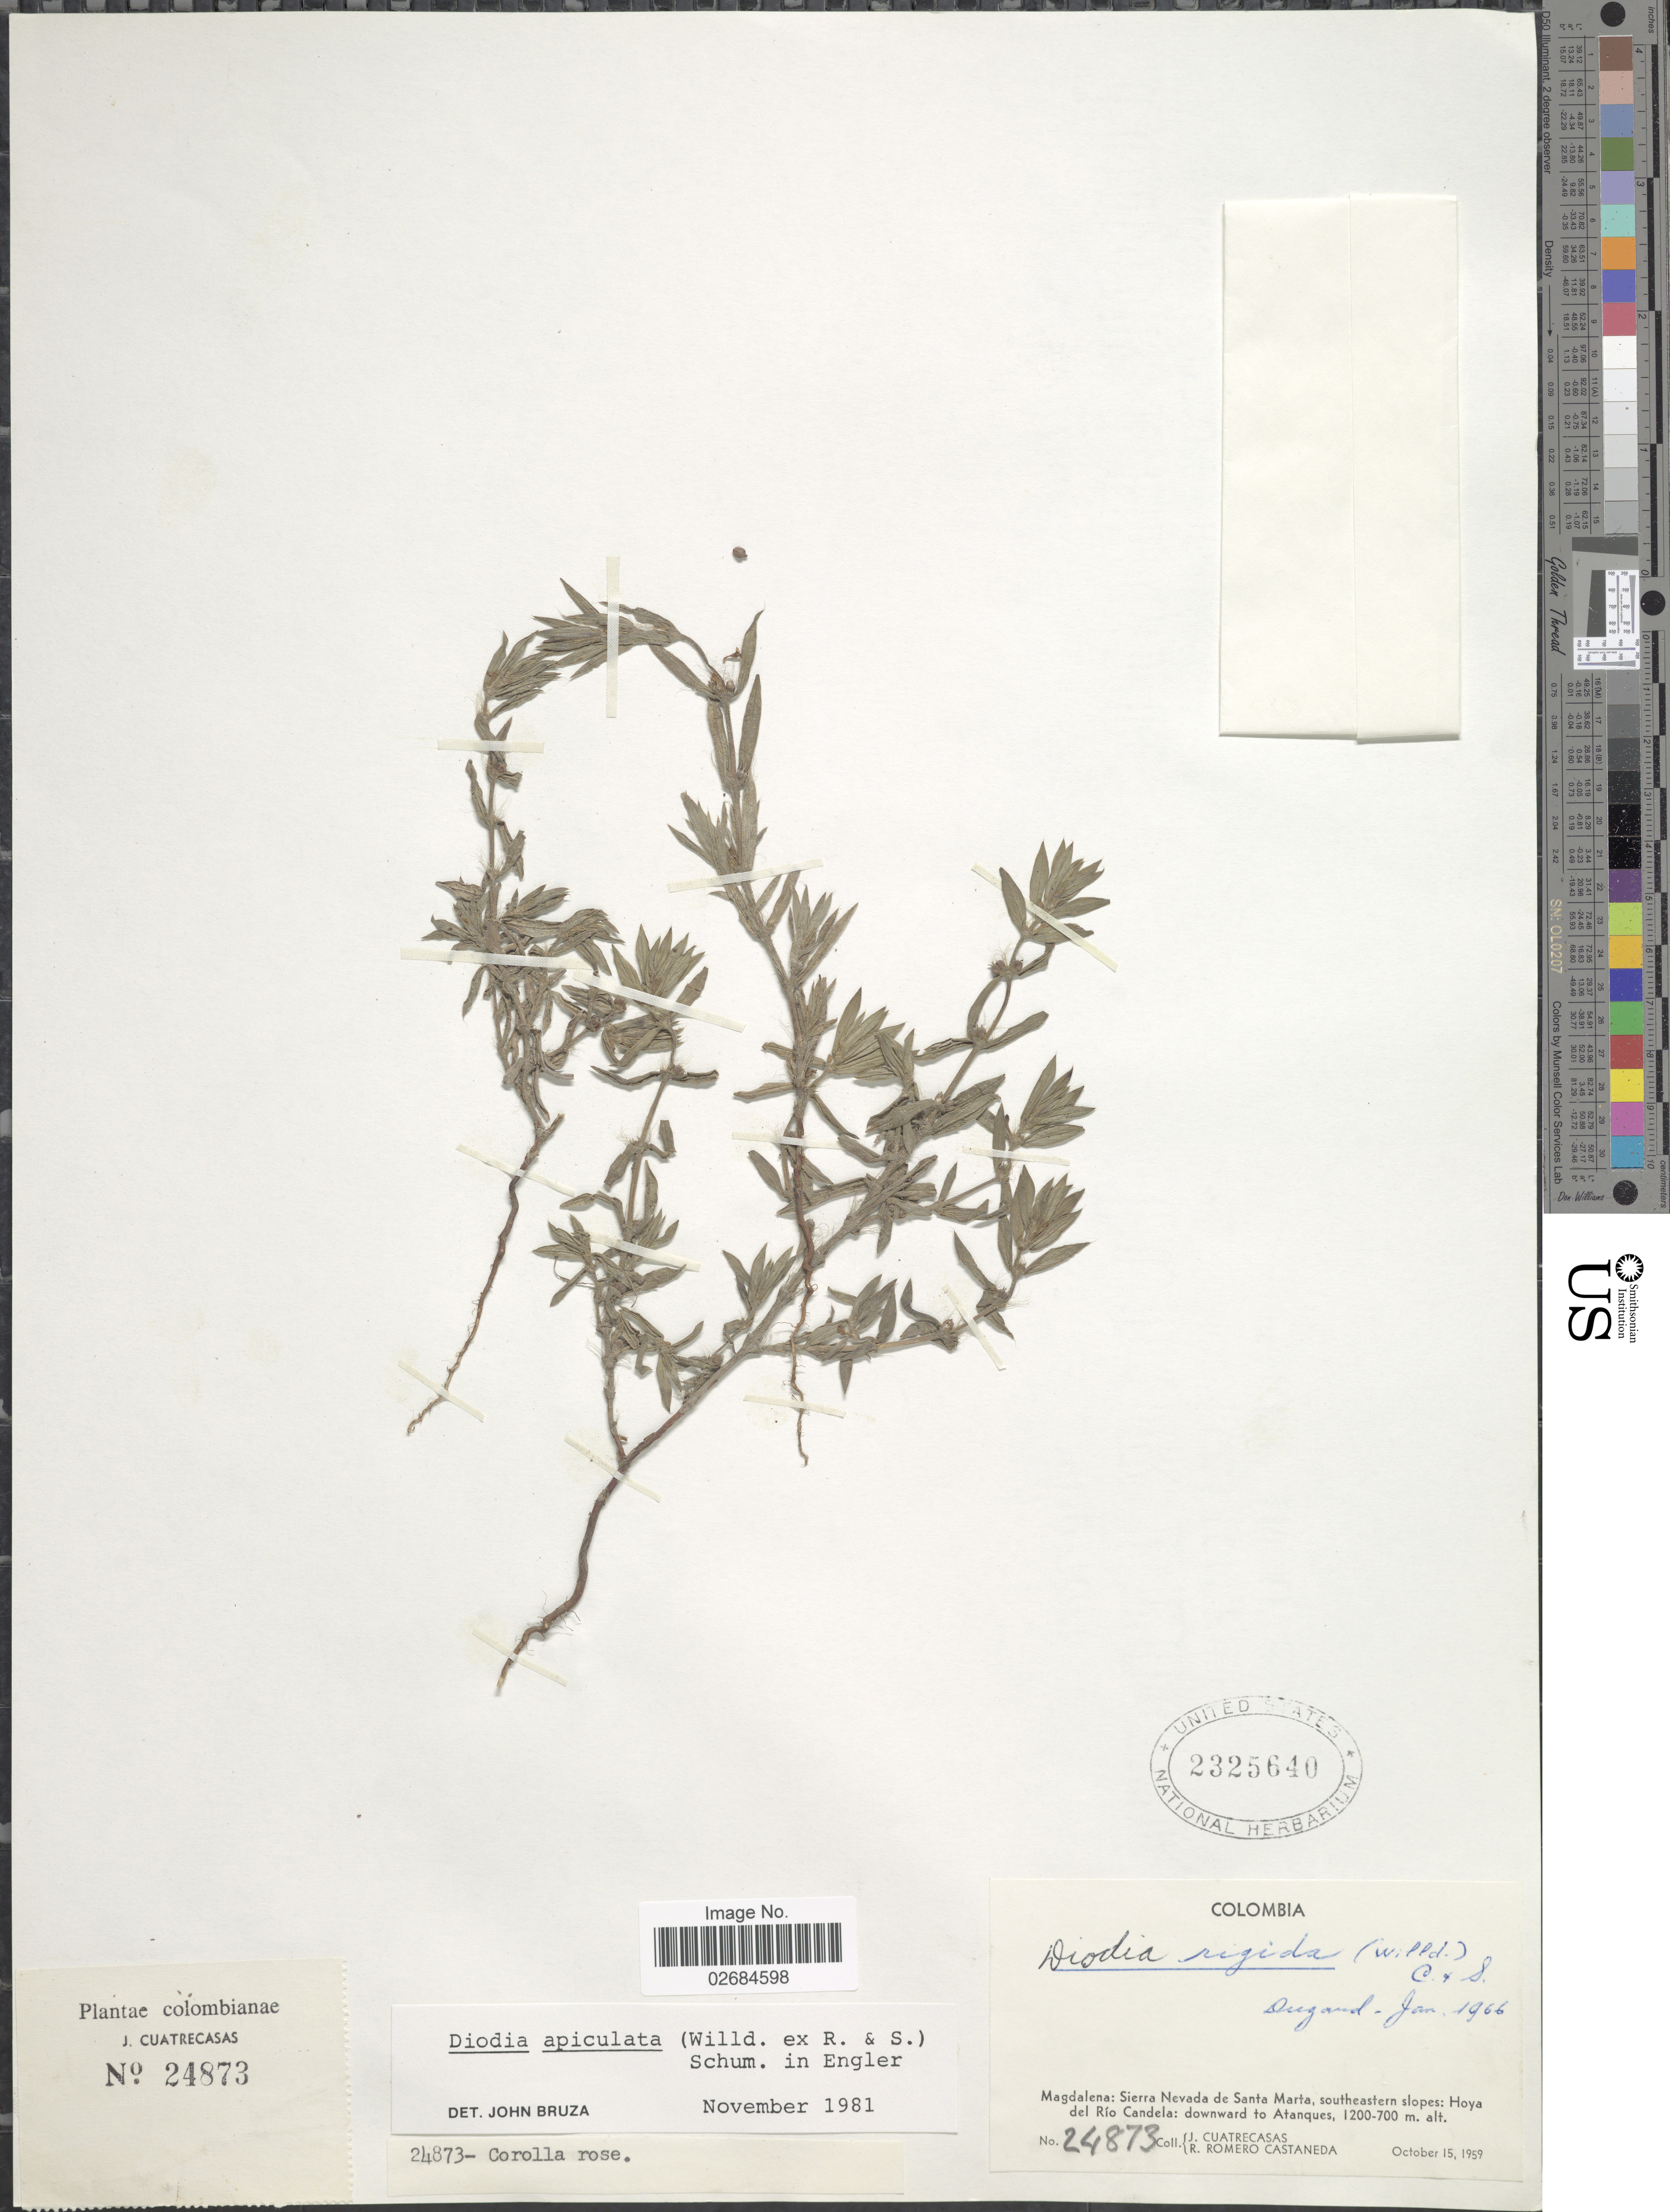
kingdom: Plantae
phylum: Tracheophyta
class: Magnoliopsida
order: Gentianales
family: Rubiaceae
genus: Diodia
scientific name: Diodia apiculata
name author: (Willd. ex Roem. & Schult.) K. Schum.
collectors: J. Cuatrecasas & R. Romero Castañeda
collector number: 24873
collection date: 1959-10-15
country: Colombia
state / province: Magdalena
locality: Sierra Nevada de Santa Marta, southeastern slopes: Hoya del Río Candela: downward to Atanques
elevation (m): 700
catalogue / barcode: US 2325640